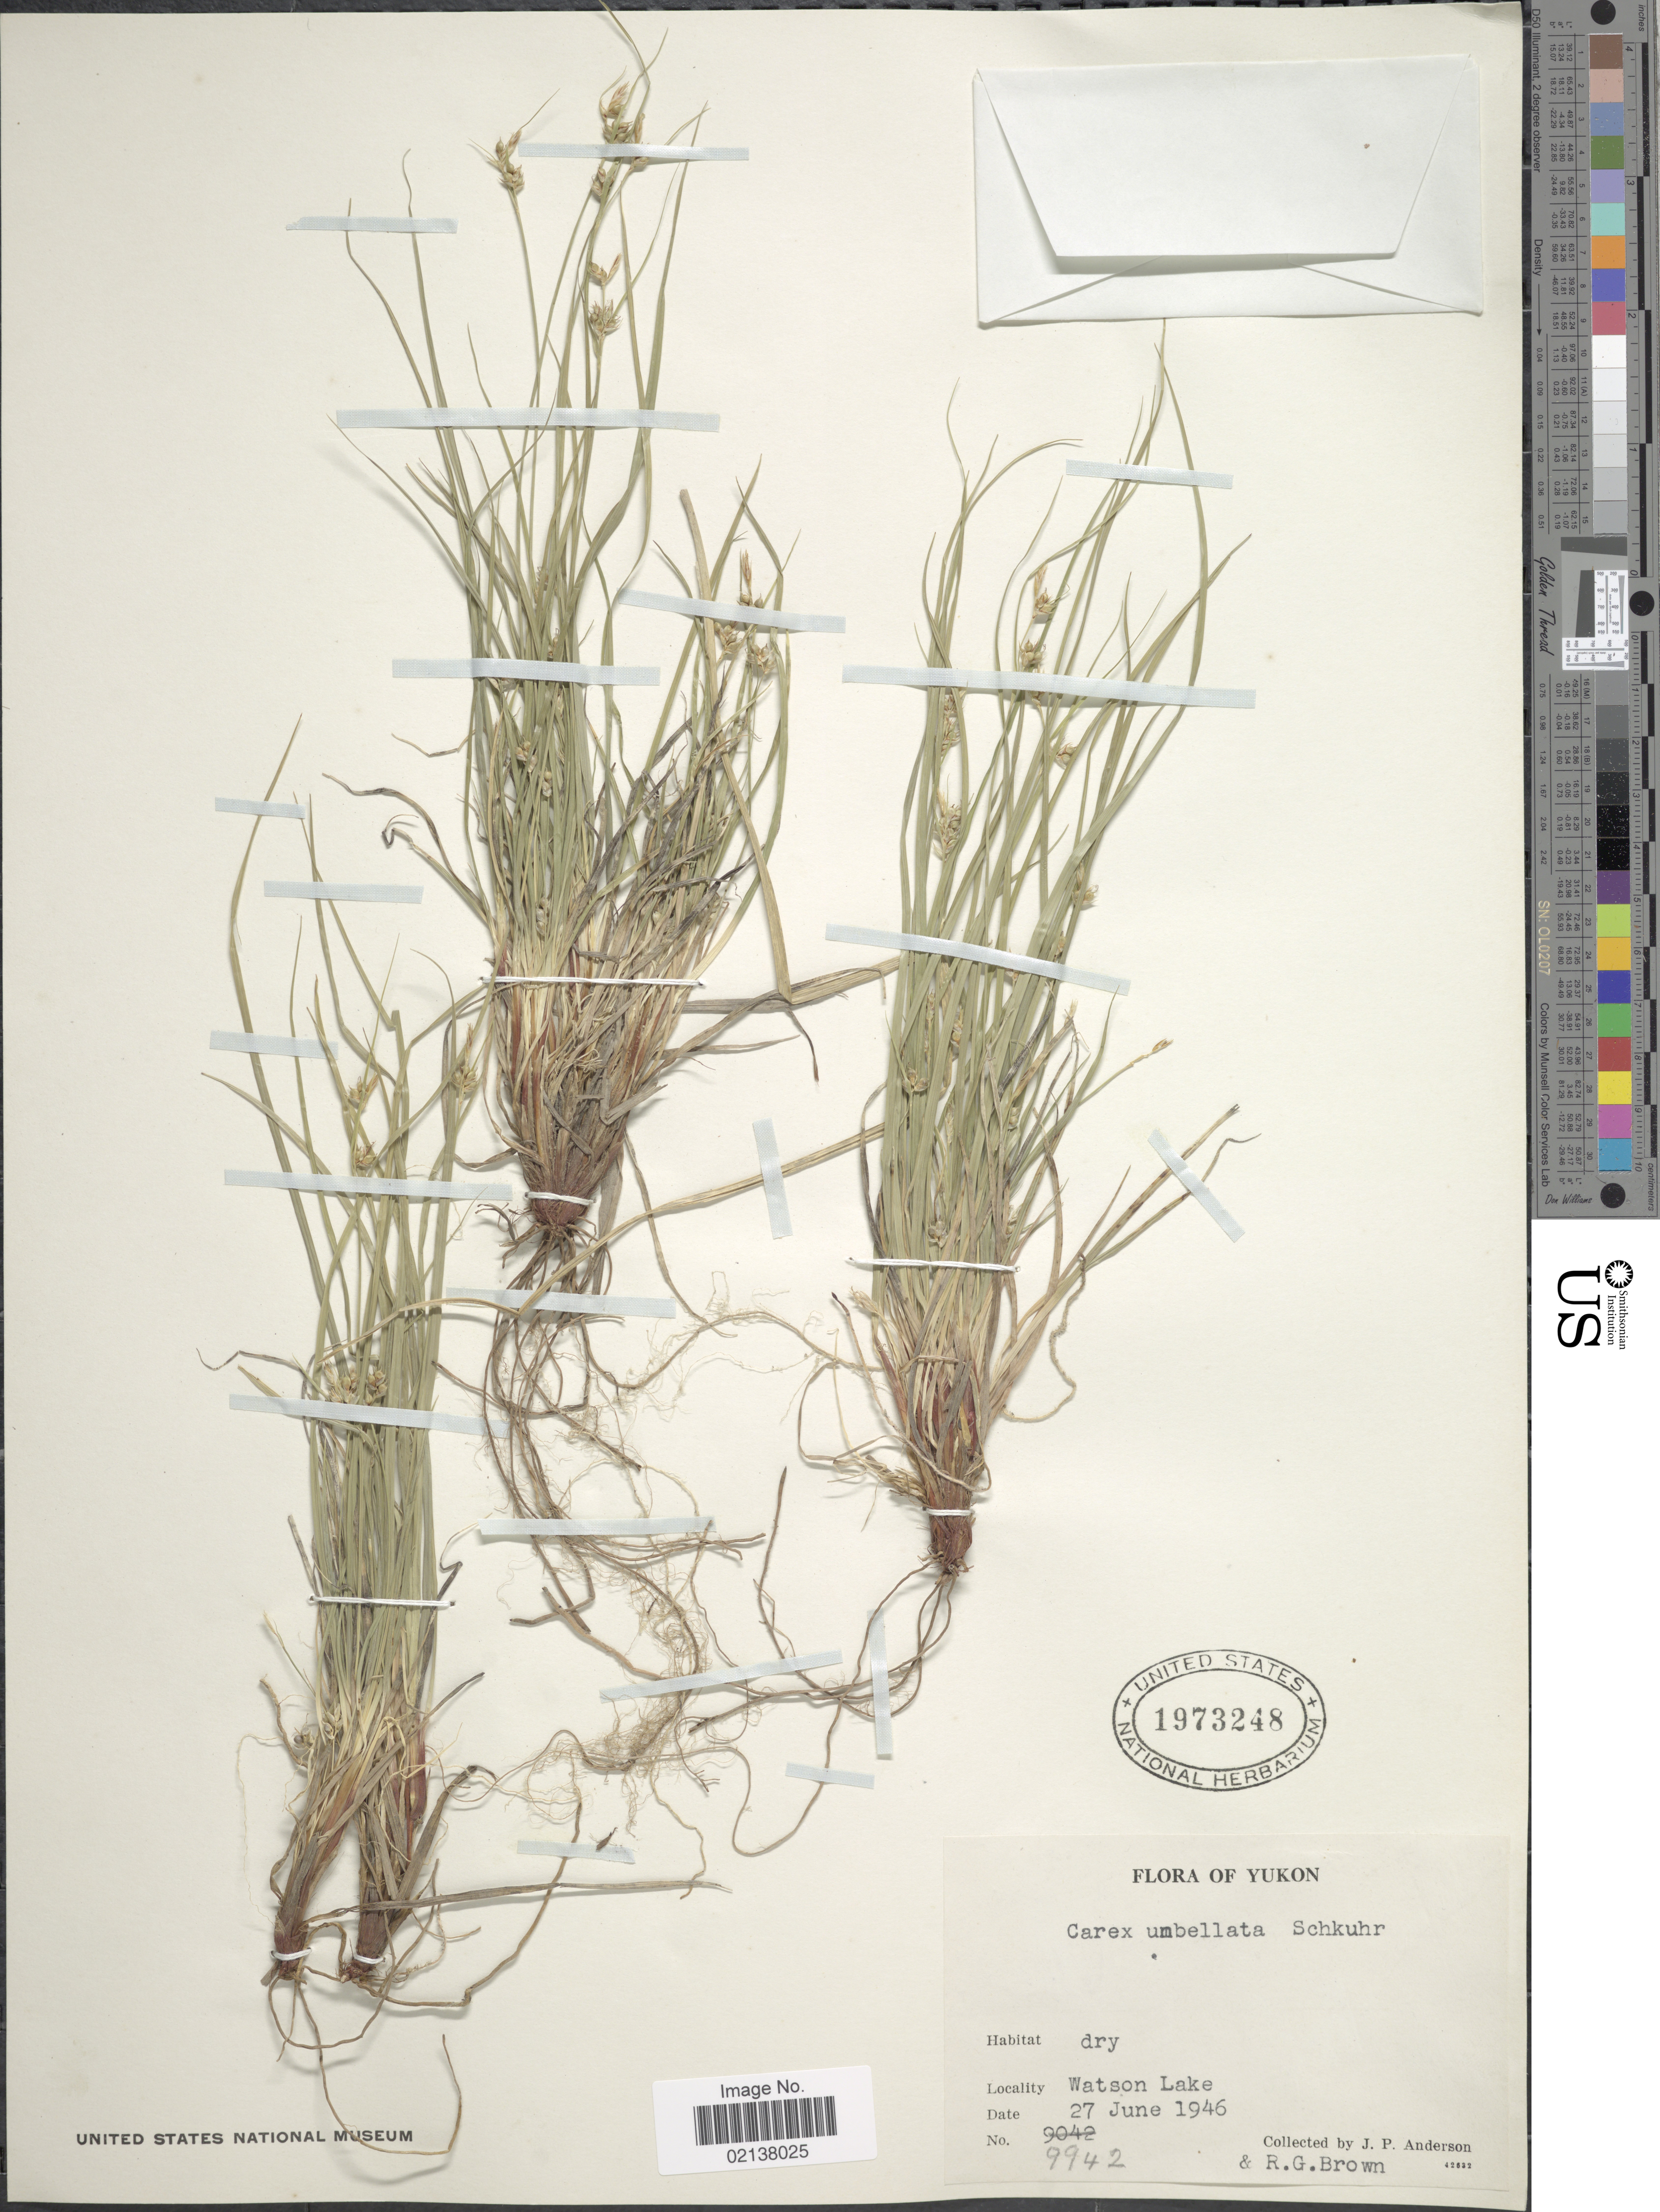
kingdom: Plantae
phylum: Tracheophyta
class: Liliopsida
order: Poales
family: Cyperaceae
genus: Carex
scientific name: Carex umbellata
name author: Schkuhr ex Willd.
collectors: J. P. Anderson & R. G. Brown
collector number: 9942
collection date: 1946-06-27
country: Canada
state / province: Yukon Territory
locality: Yukon, Watson Lake.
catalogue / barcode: US 1973248